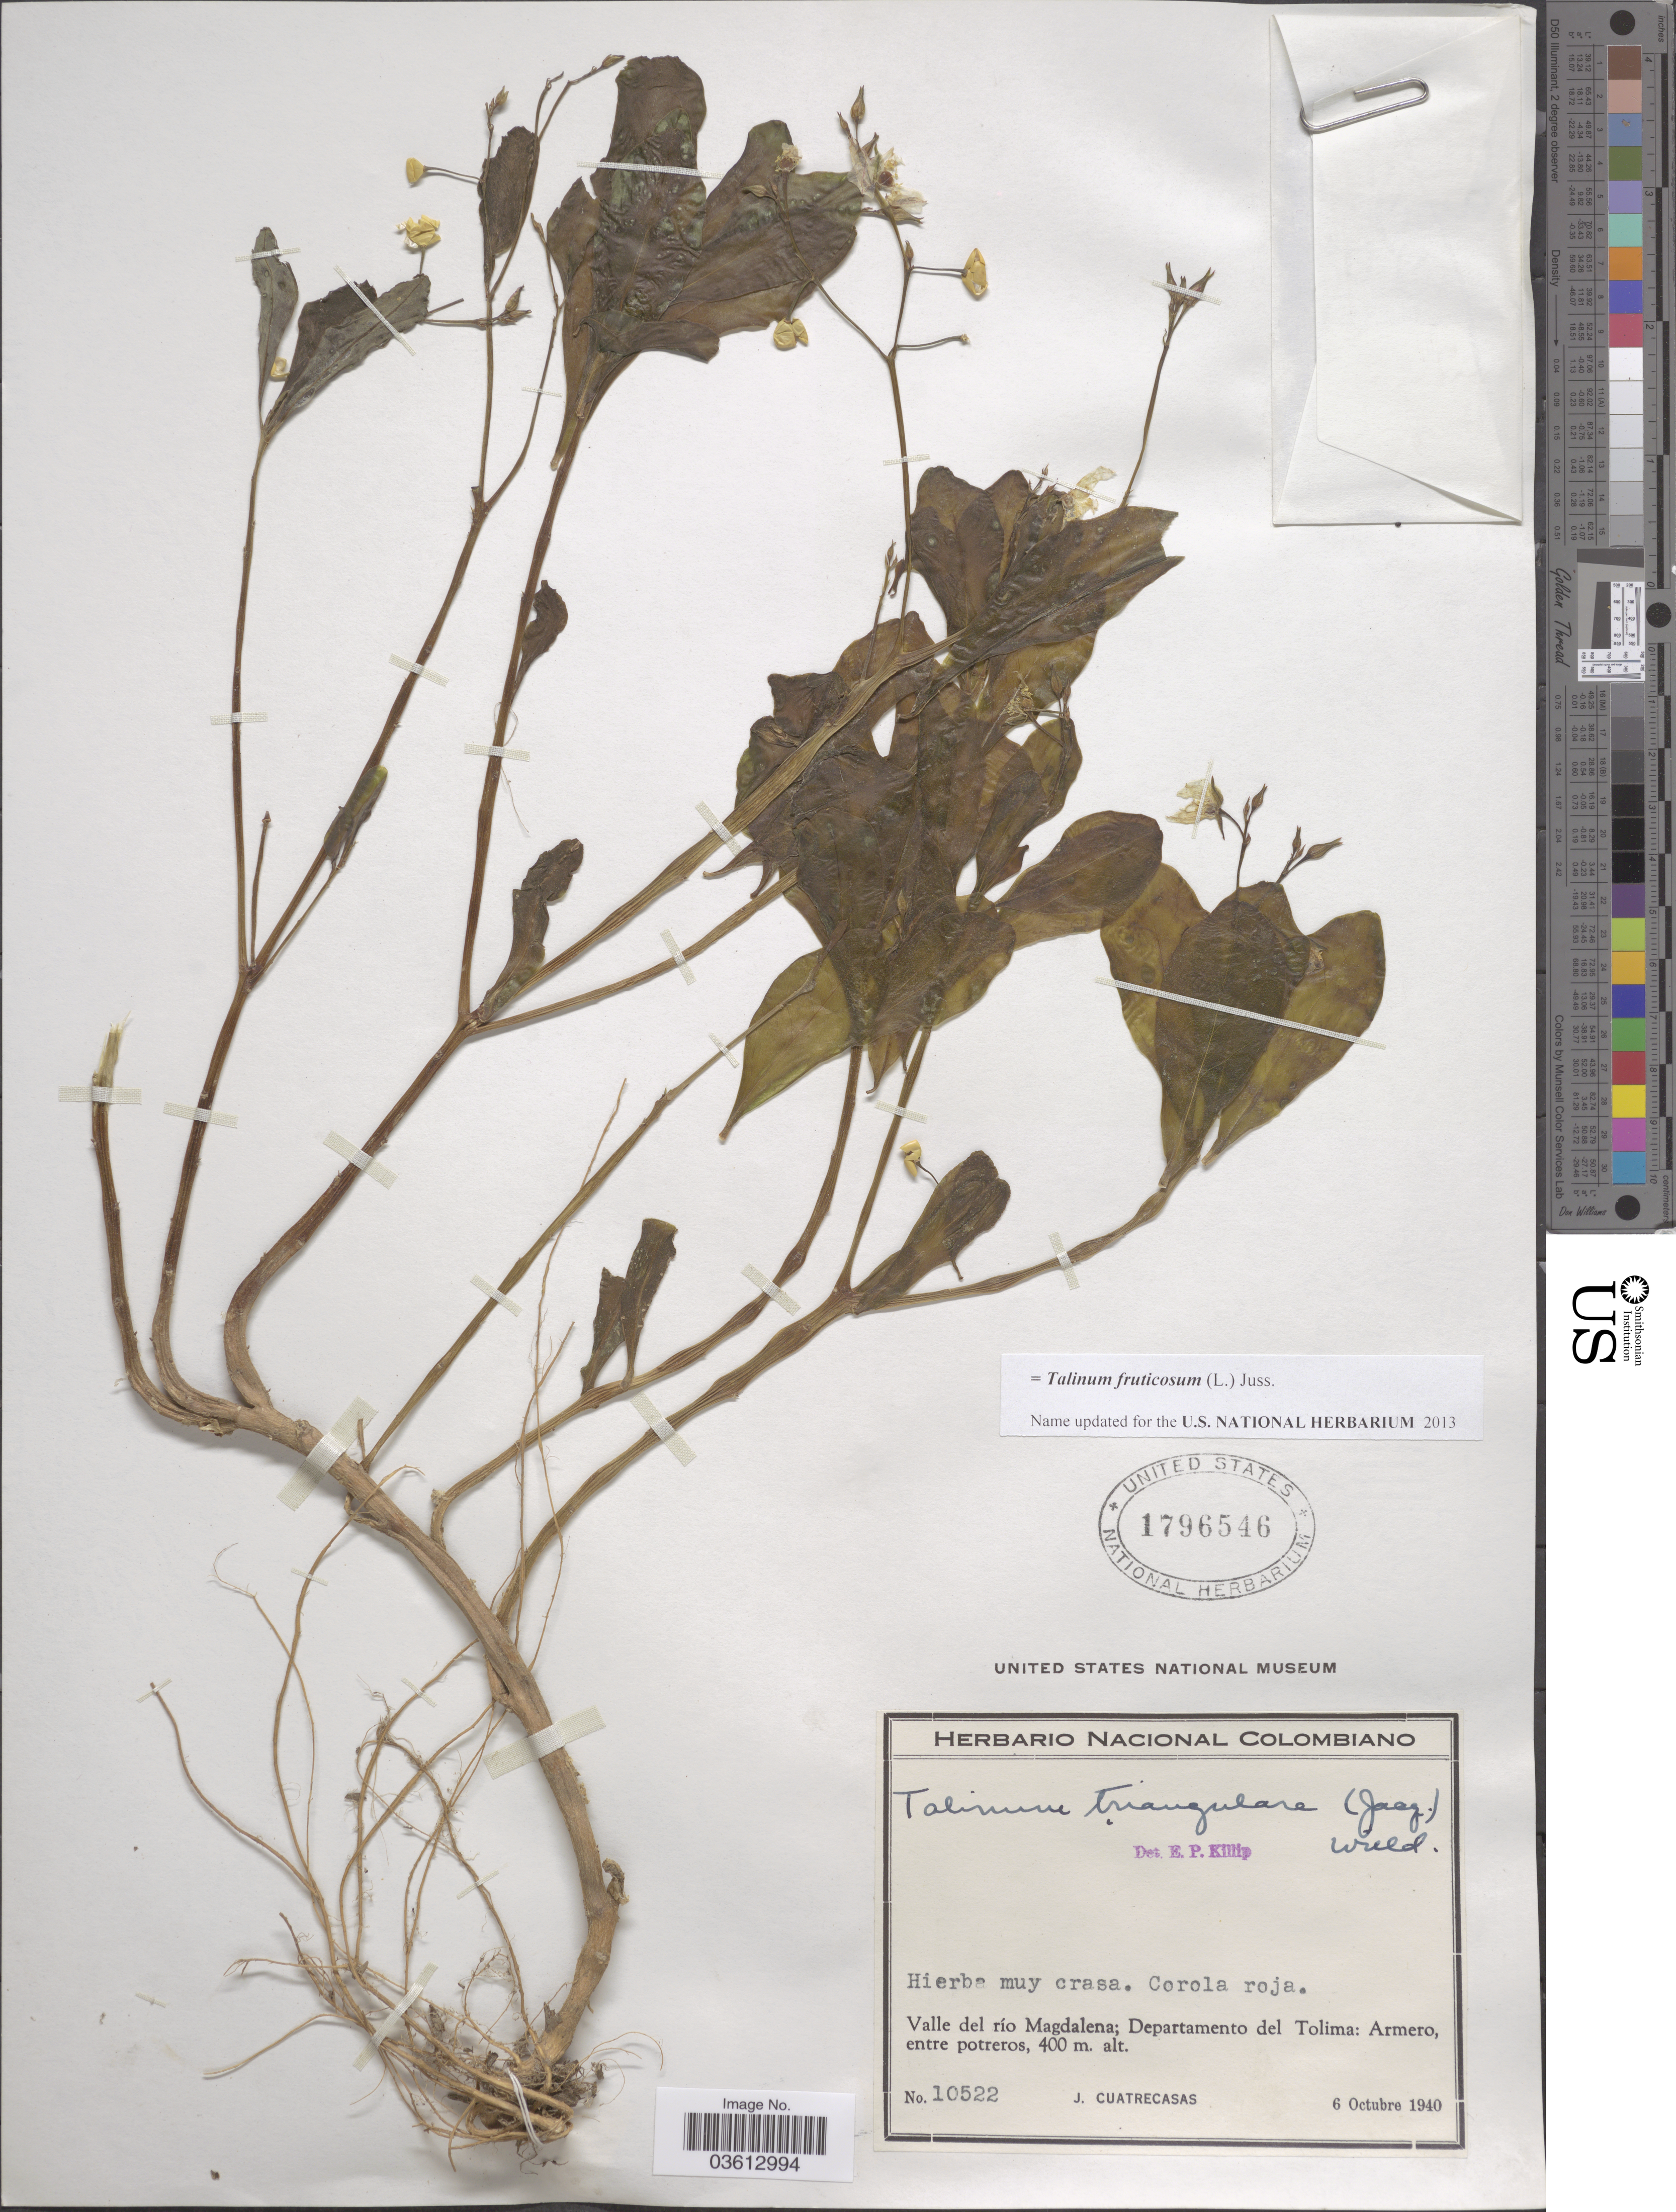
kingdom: Plantae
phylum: Tracheophyta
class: Magnoliopsida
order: Caryophyllales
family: Talinaceae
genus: Talinum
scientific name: Talinum fruticosum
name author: (L.) Juss.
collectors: J. Cuatrecasas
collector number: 10522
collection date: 1940-10-06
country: Colombia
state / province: Tolima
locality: Valle del río Magdalena; Departamento del Tolima: Armero, entre potreros.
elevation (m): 400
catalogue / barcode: US 1796546